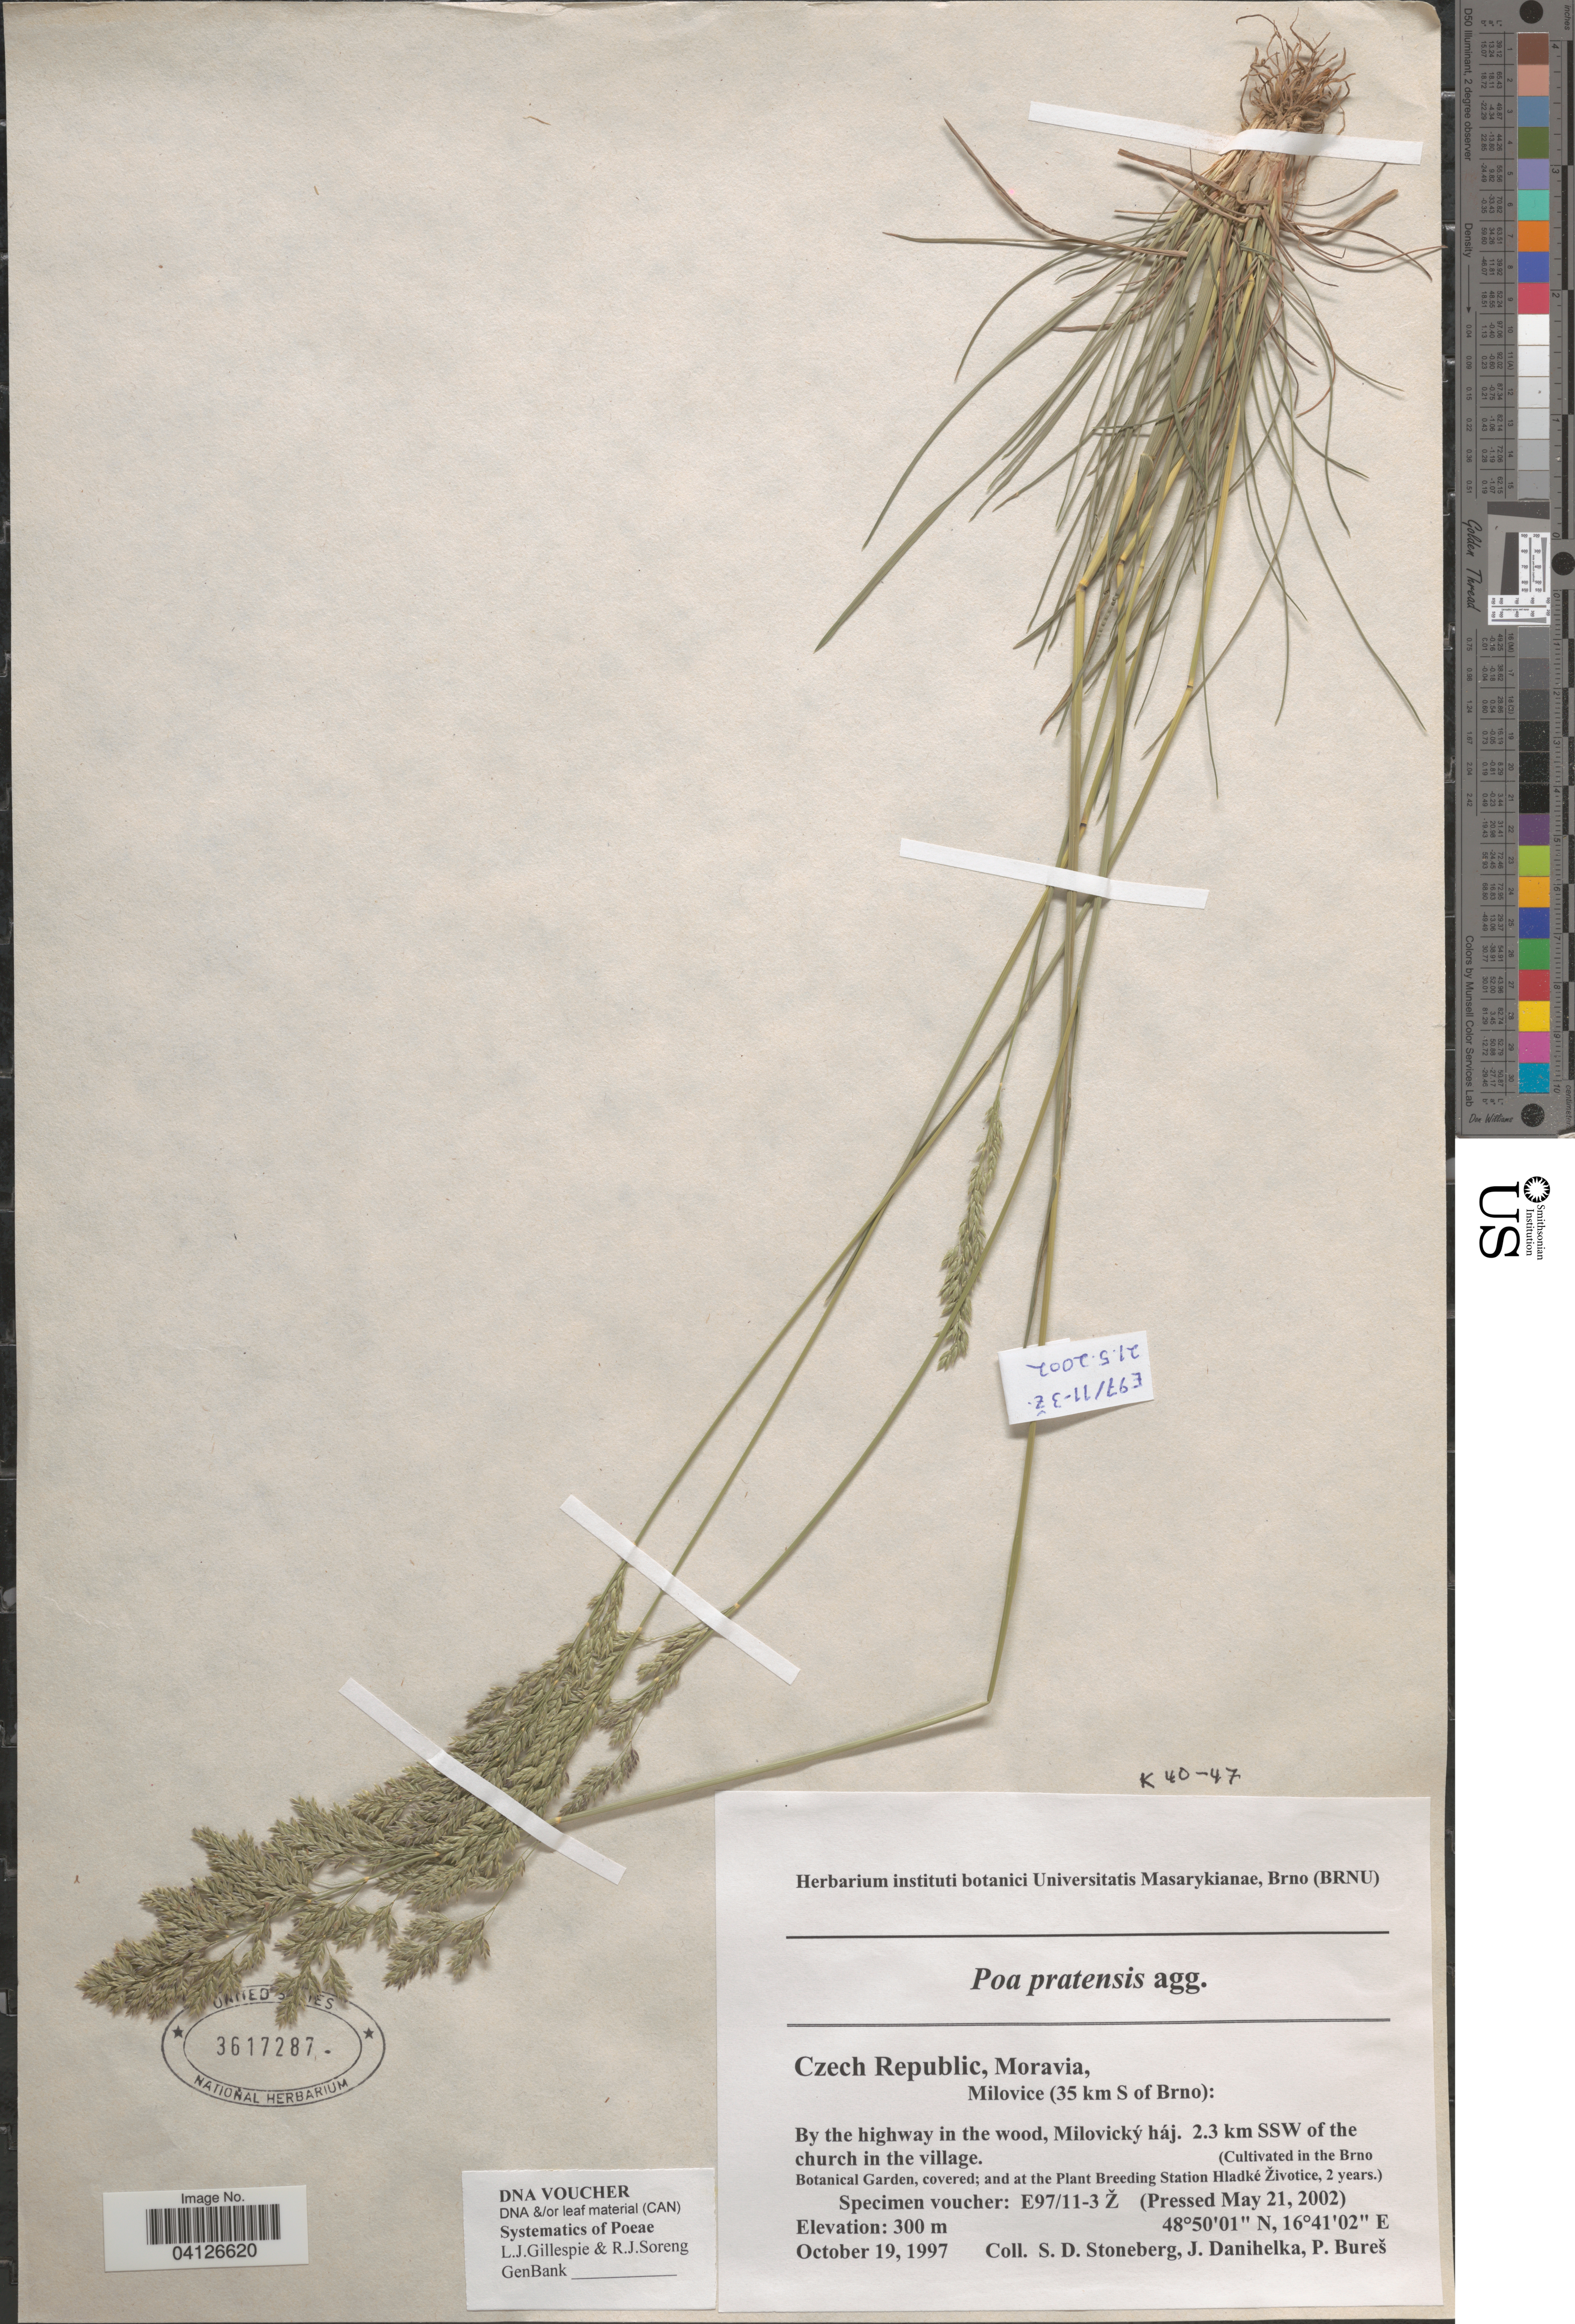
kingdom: Plantae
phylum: Tracheophyta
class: Liliopsida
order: Poales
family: Poaceae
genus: Poa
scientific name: Poa pratensis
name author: L.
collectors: Ex herb. instituti botanici Universitatis Masarykianae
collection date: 2002-05-21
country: Czechia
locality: (Cultivated in the Brno Botanical Garden, covered; and at the Plant Breeding Station Hladké Životice, 2 years.).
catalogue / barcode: US 3617287